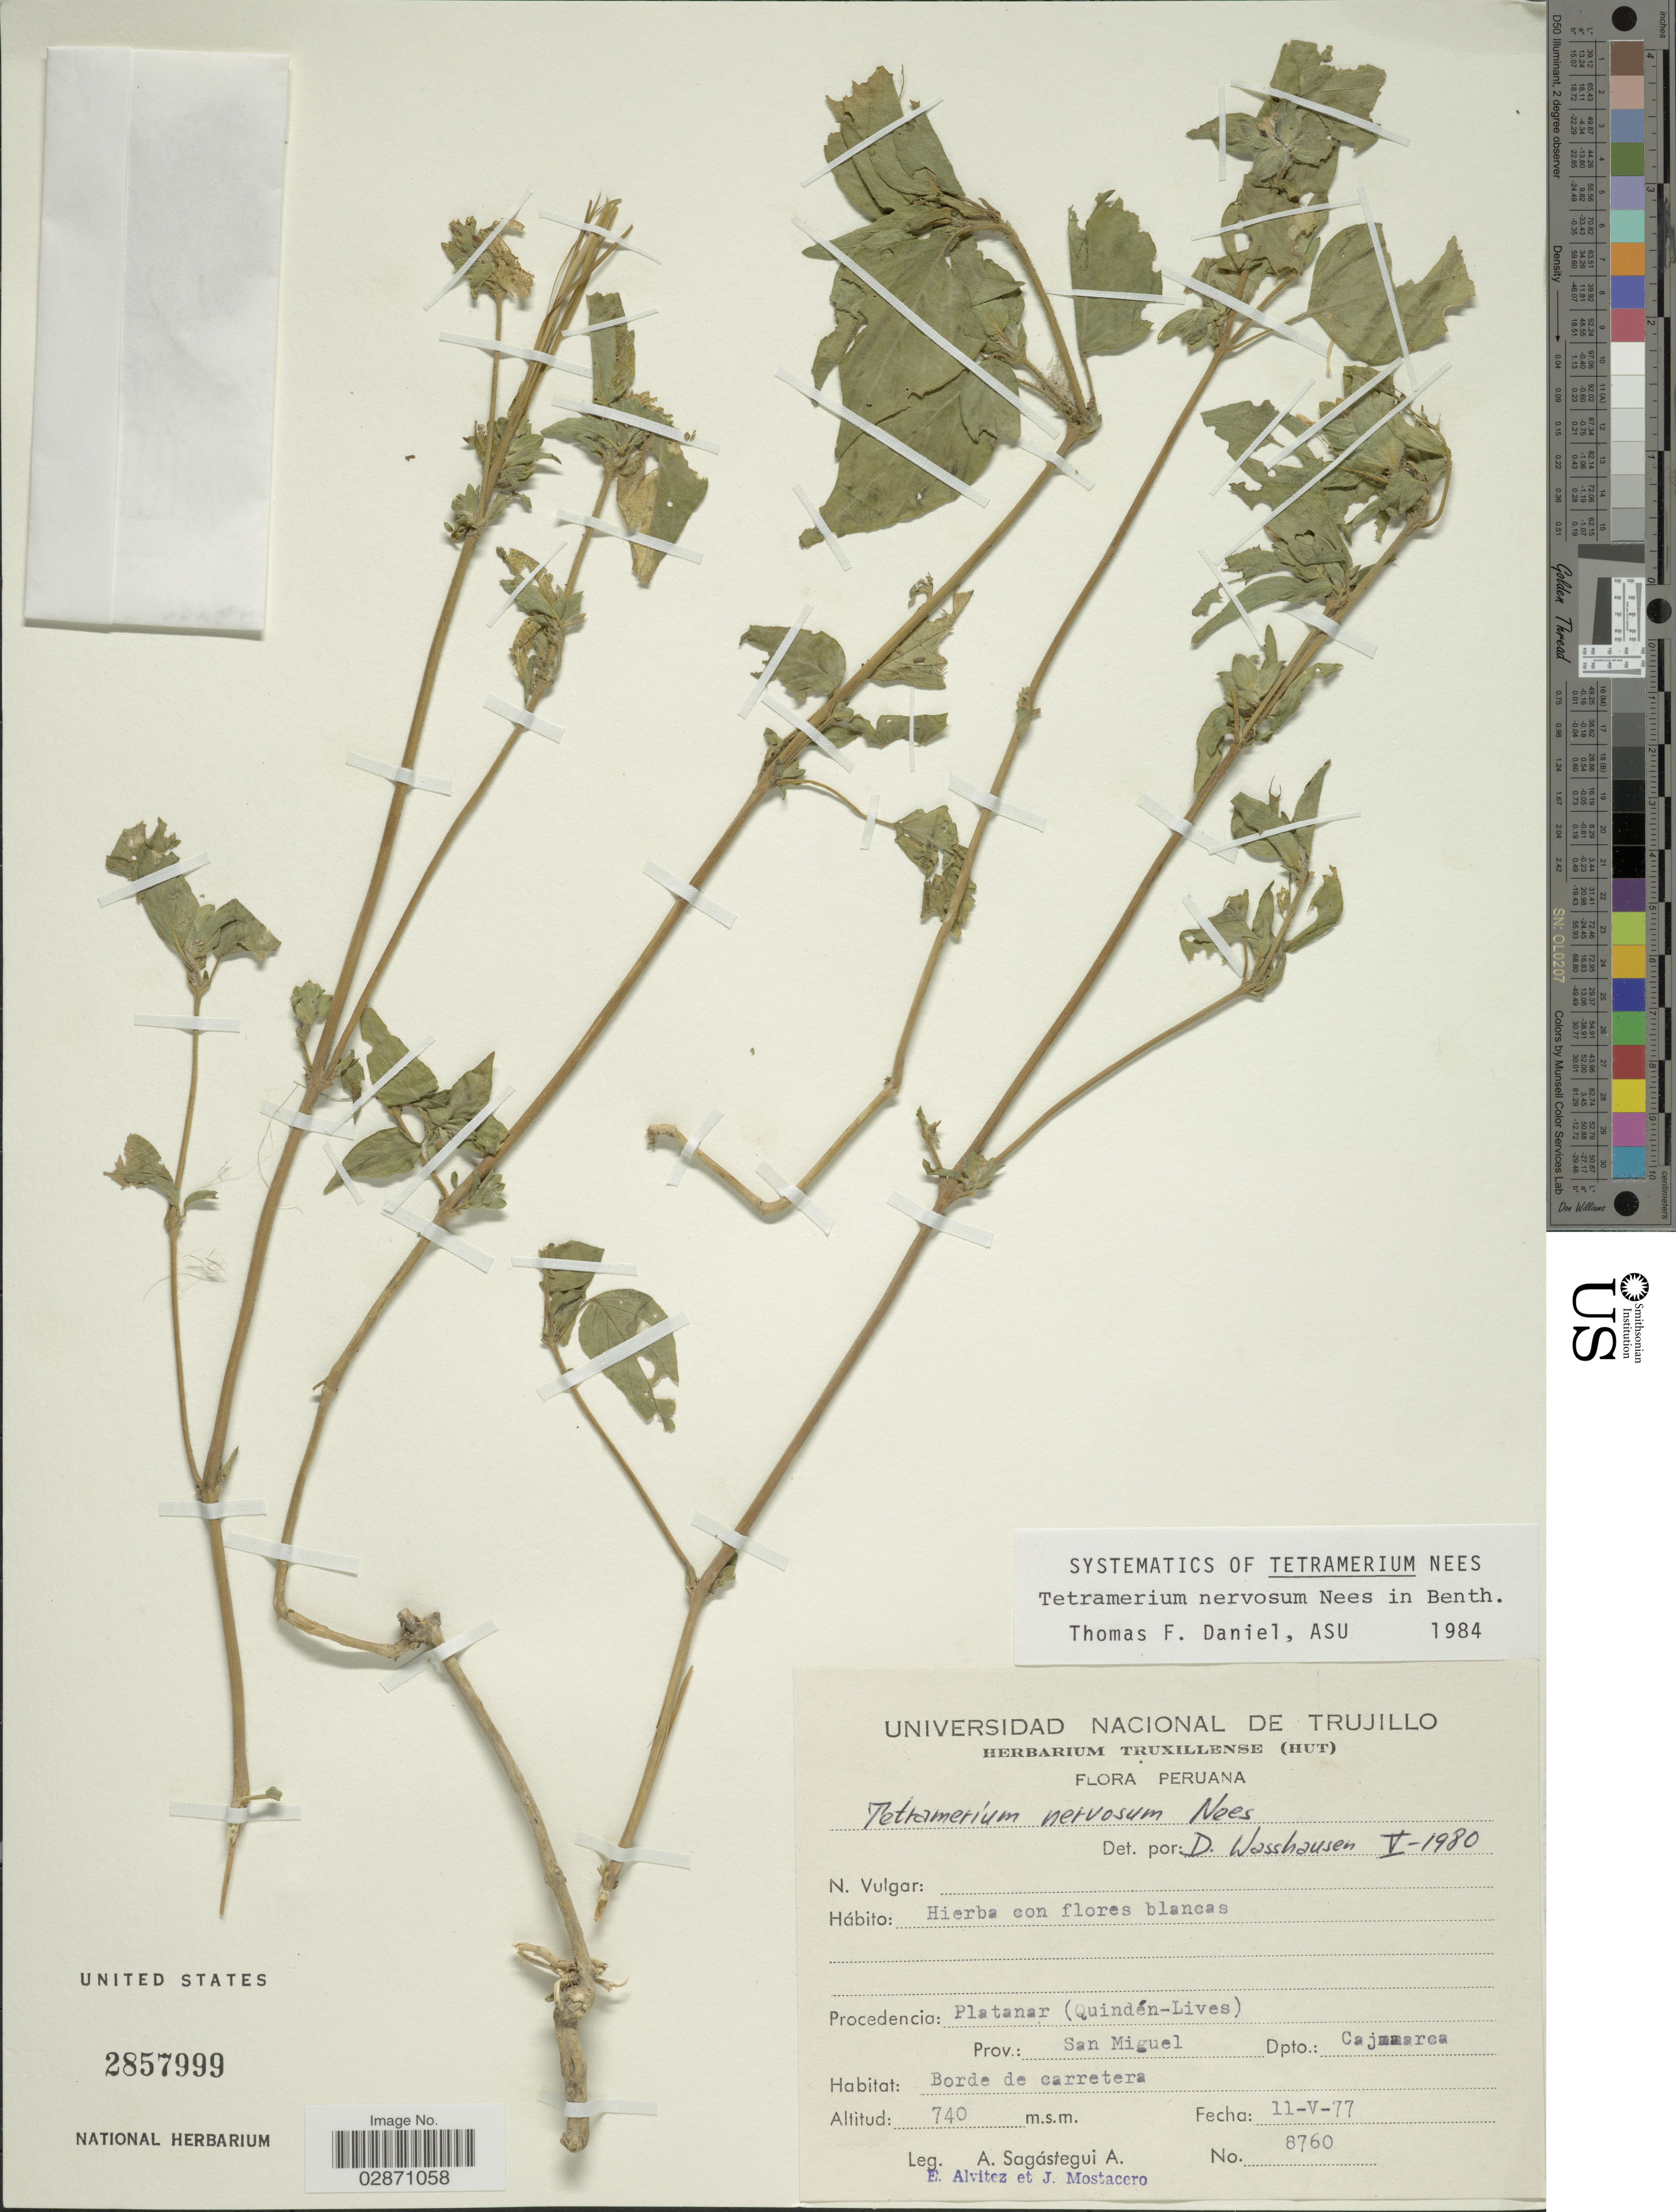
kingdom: Plantae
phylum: Tracheophyta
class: Magnoliopsida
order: Lamiales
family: Acanthaceae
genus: Tetramerium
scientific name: Tetramerium nervosum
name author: Nees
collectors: A. Sagástegui A., E. Alvitez I. & J. Mostacero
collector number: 8760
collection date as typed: Transcribed d/m/y: 11/5/77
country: Peru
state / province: Cajamarca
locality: Platanar (Quindén-Lives), Prov.: San Miguel, Dpto. Cajamarca.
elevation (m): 740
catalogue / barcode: US 2857999